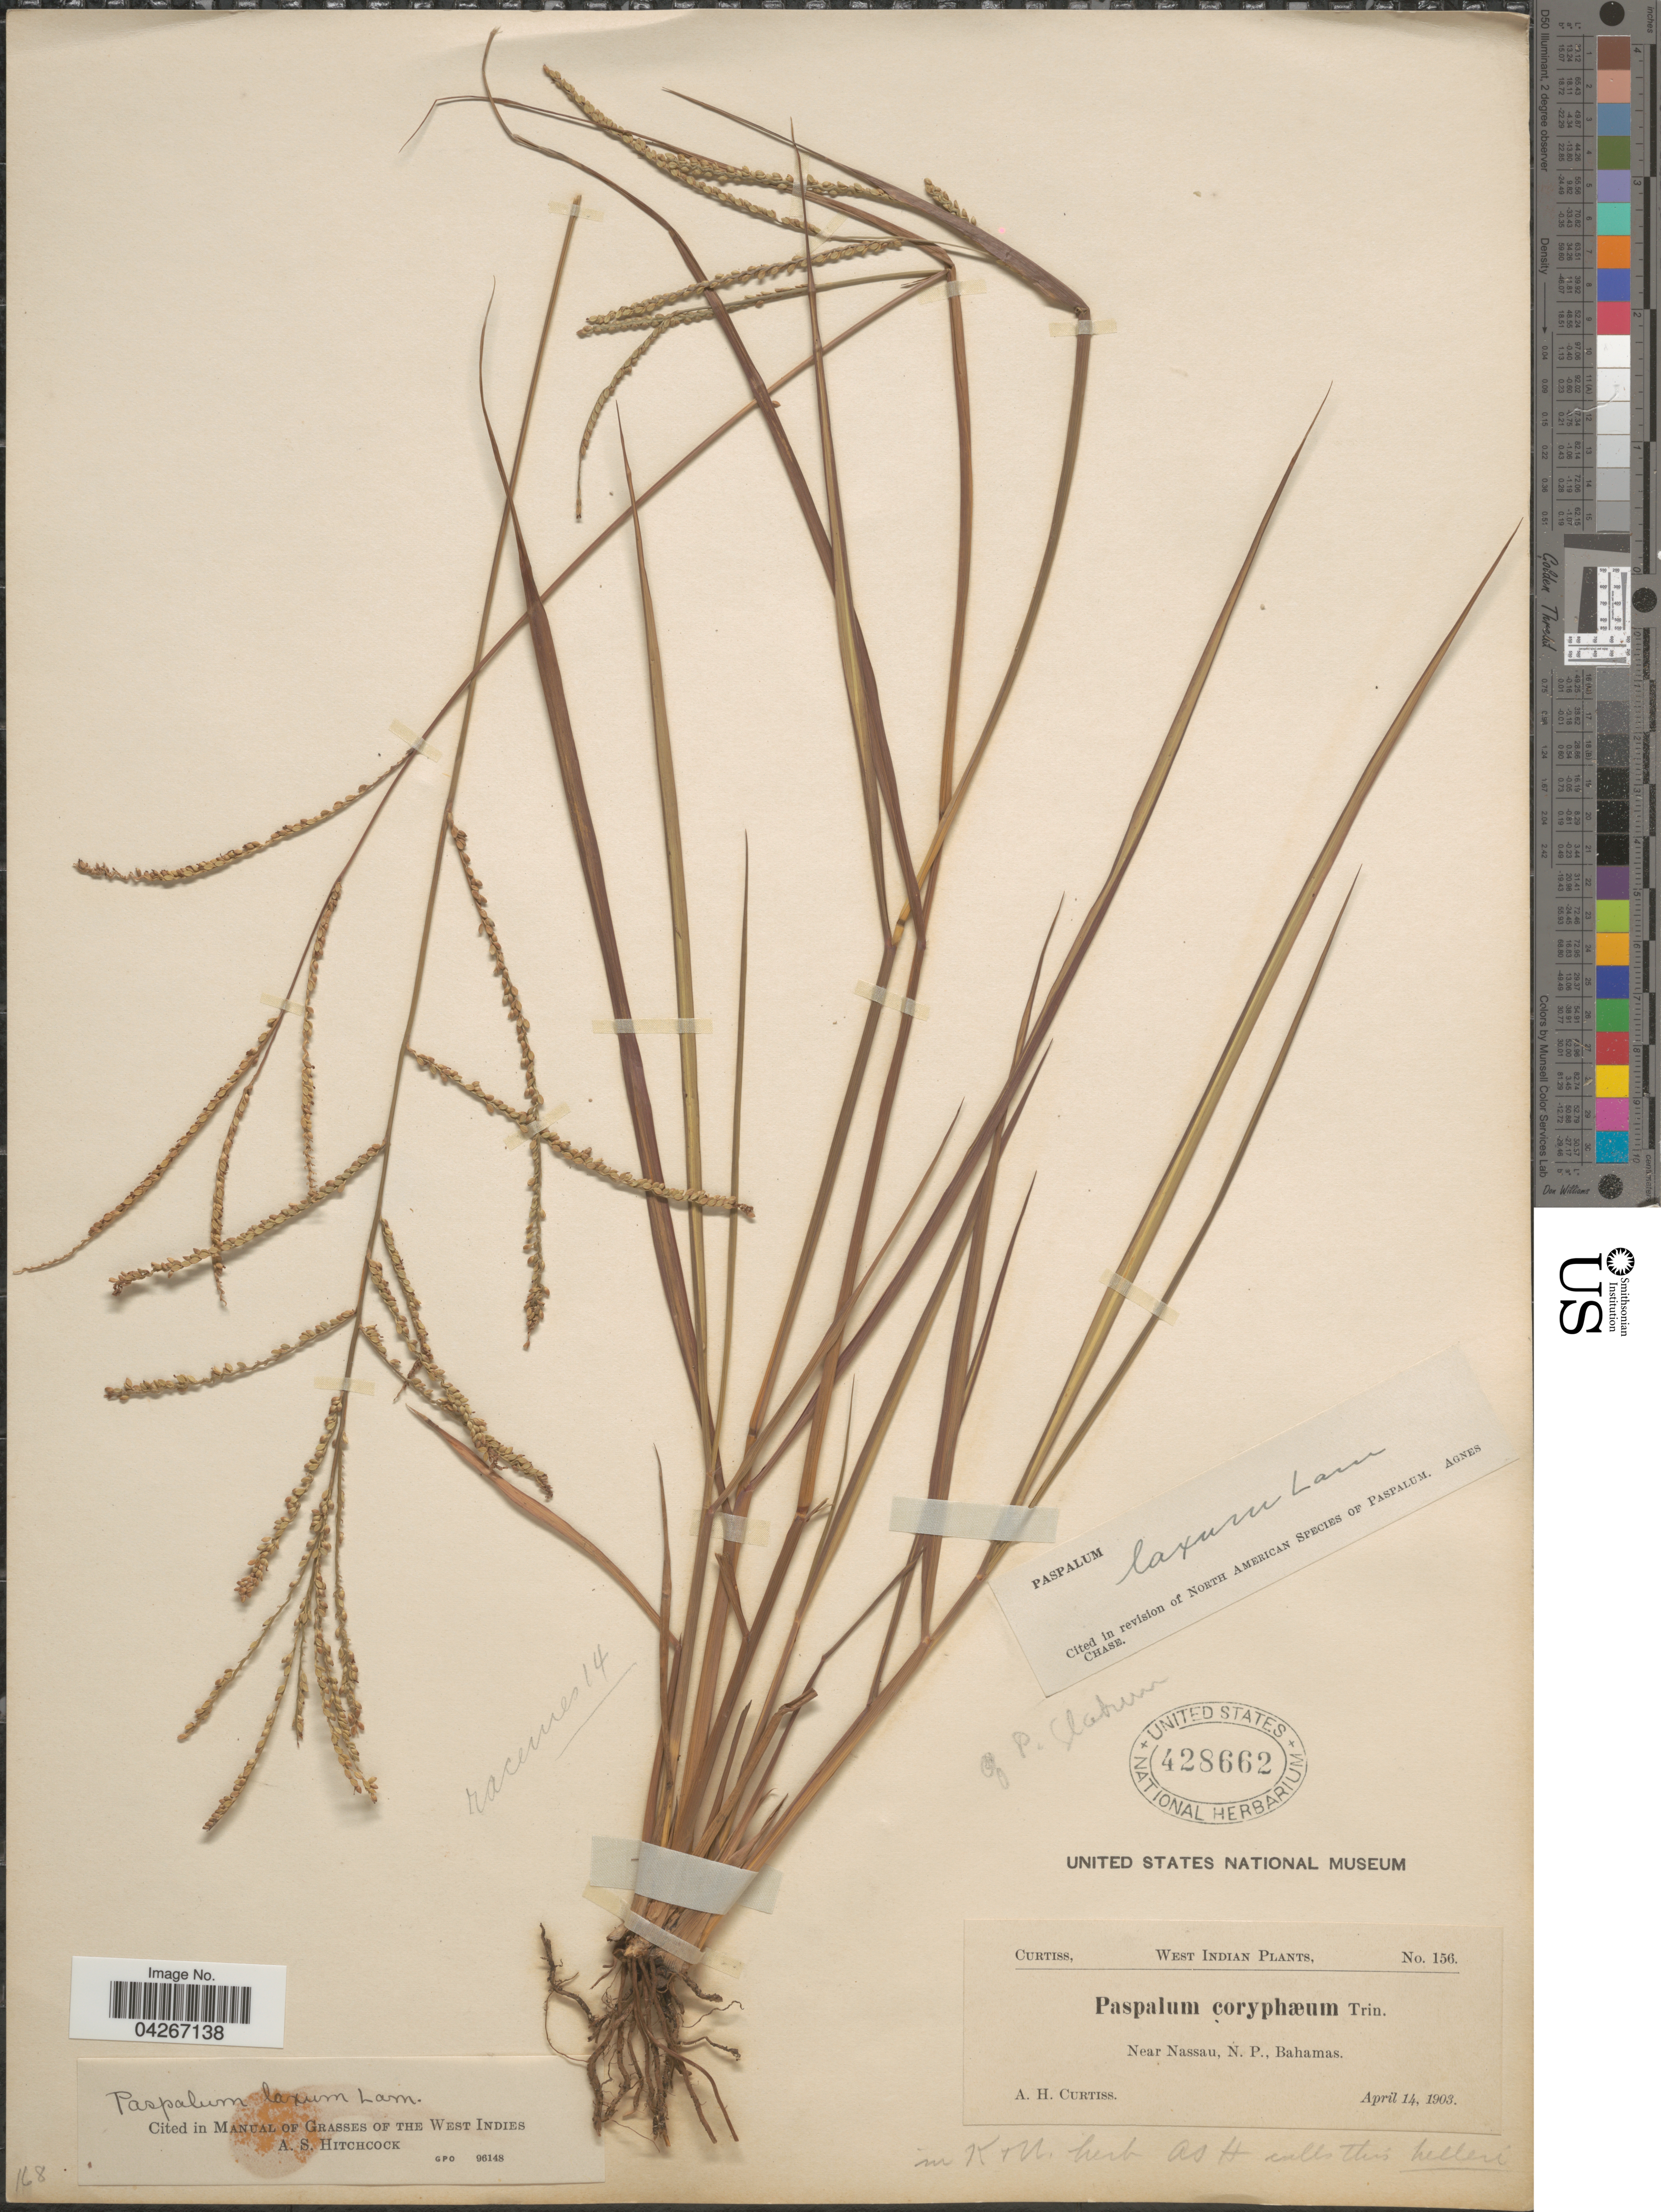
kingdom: Plantae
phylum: Tracheophyta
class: Liliopsida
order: Poales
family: Poaceae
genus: Paspalum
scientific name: Paspalum laxum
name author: Lam.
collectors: A. H. Curtiss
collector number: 156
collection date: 1903-04-14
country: Bahamas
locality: Near Nassau, N. P.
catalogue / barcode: US 428662